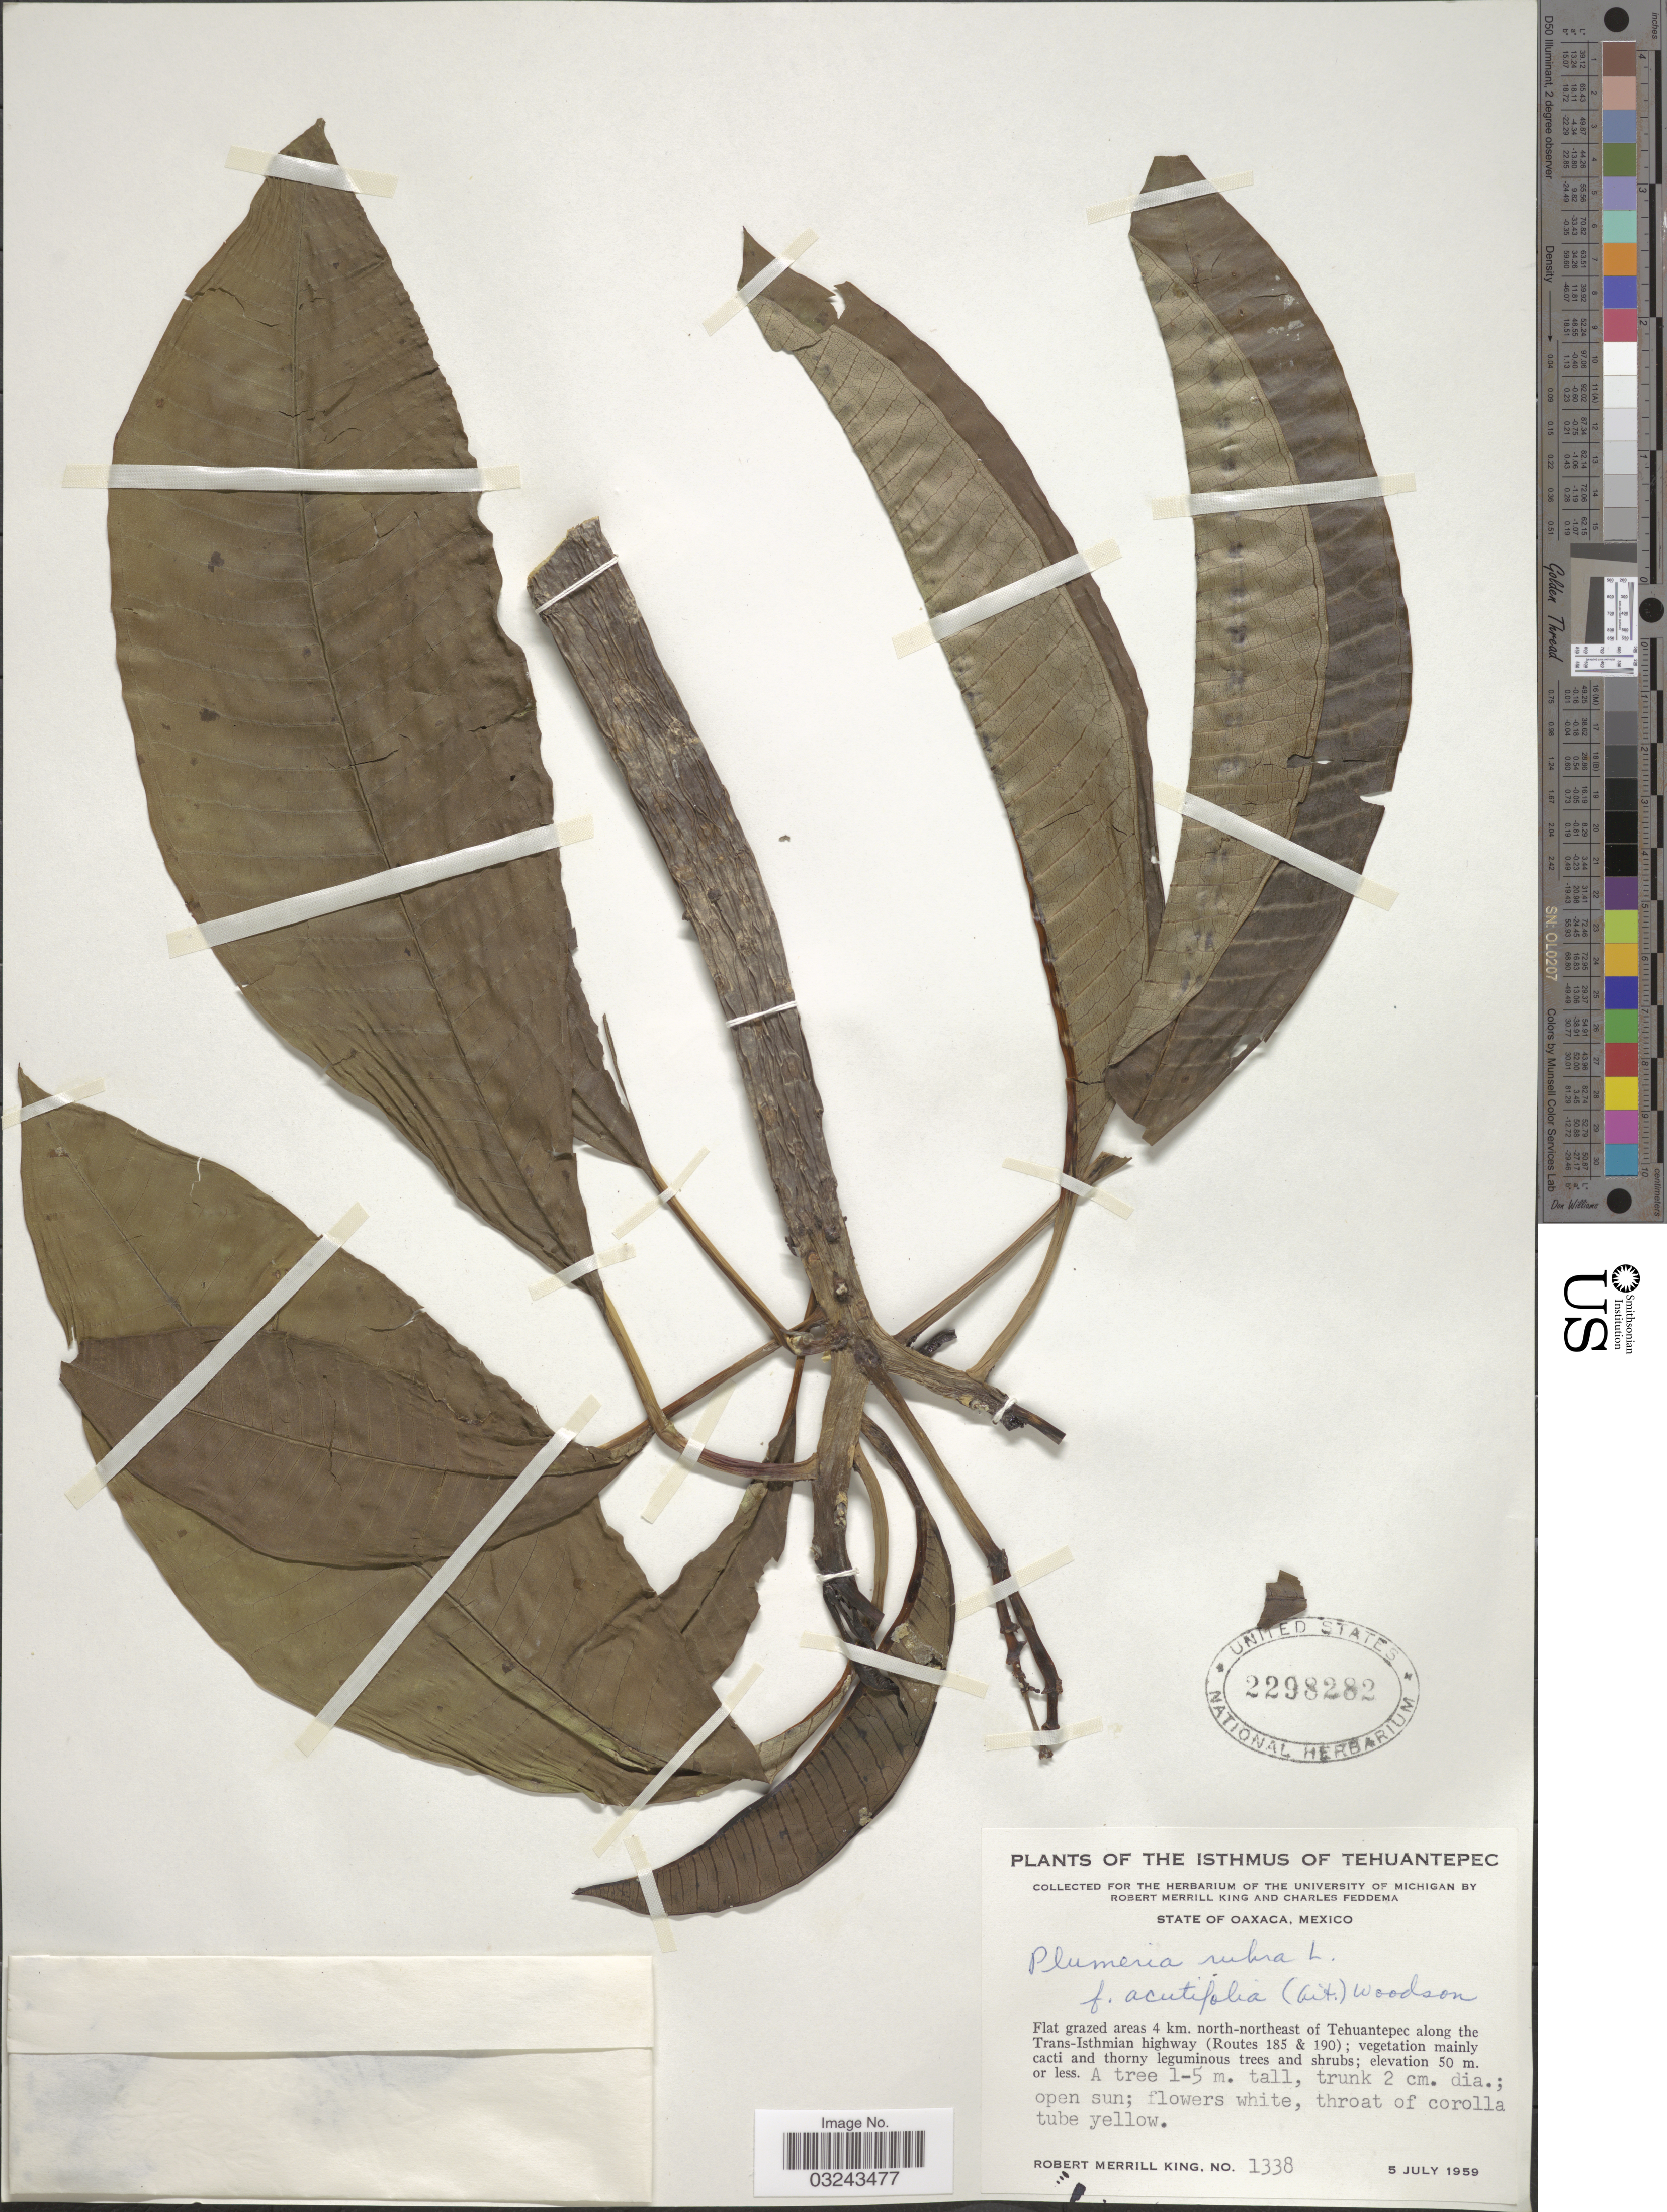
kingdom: Plantae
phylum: Tracheophyta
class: Magnoliopsida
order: Gentianales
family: Apocynaceae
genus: Plumeria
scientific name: Plumeria rubra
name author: L.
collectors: R. M. King & C. Feddema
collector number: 1338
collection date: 1959-07-05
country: Mexico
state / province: Oaxaca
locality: The Isthmus of Tehuantepec, Flat grazed areas 4 km. north-northeast of Tehuantepec along the Trans-Isthmian highway (Routes 185 & 190).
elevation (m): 50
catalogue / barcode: US 2298282